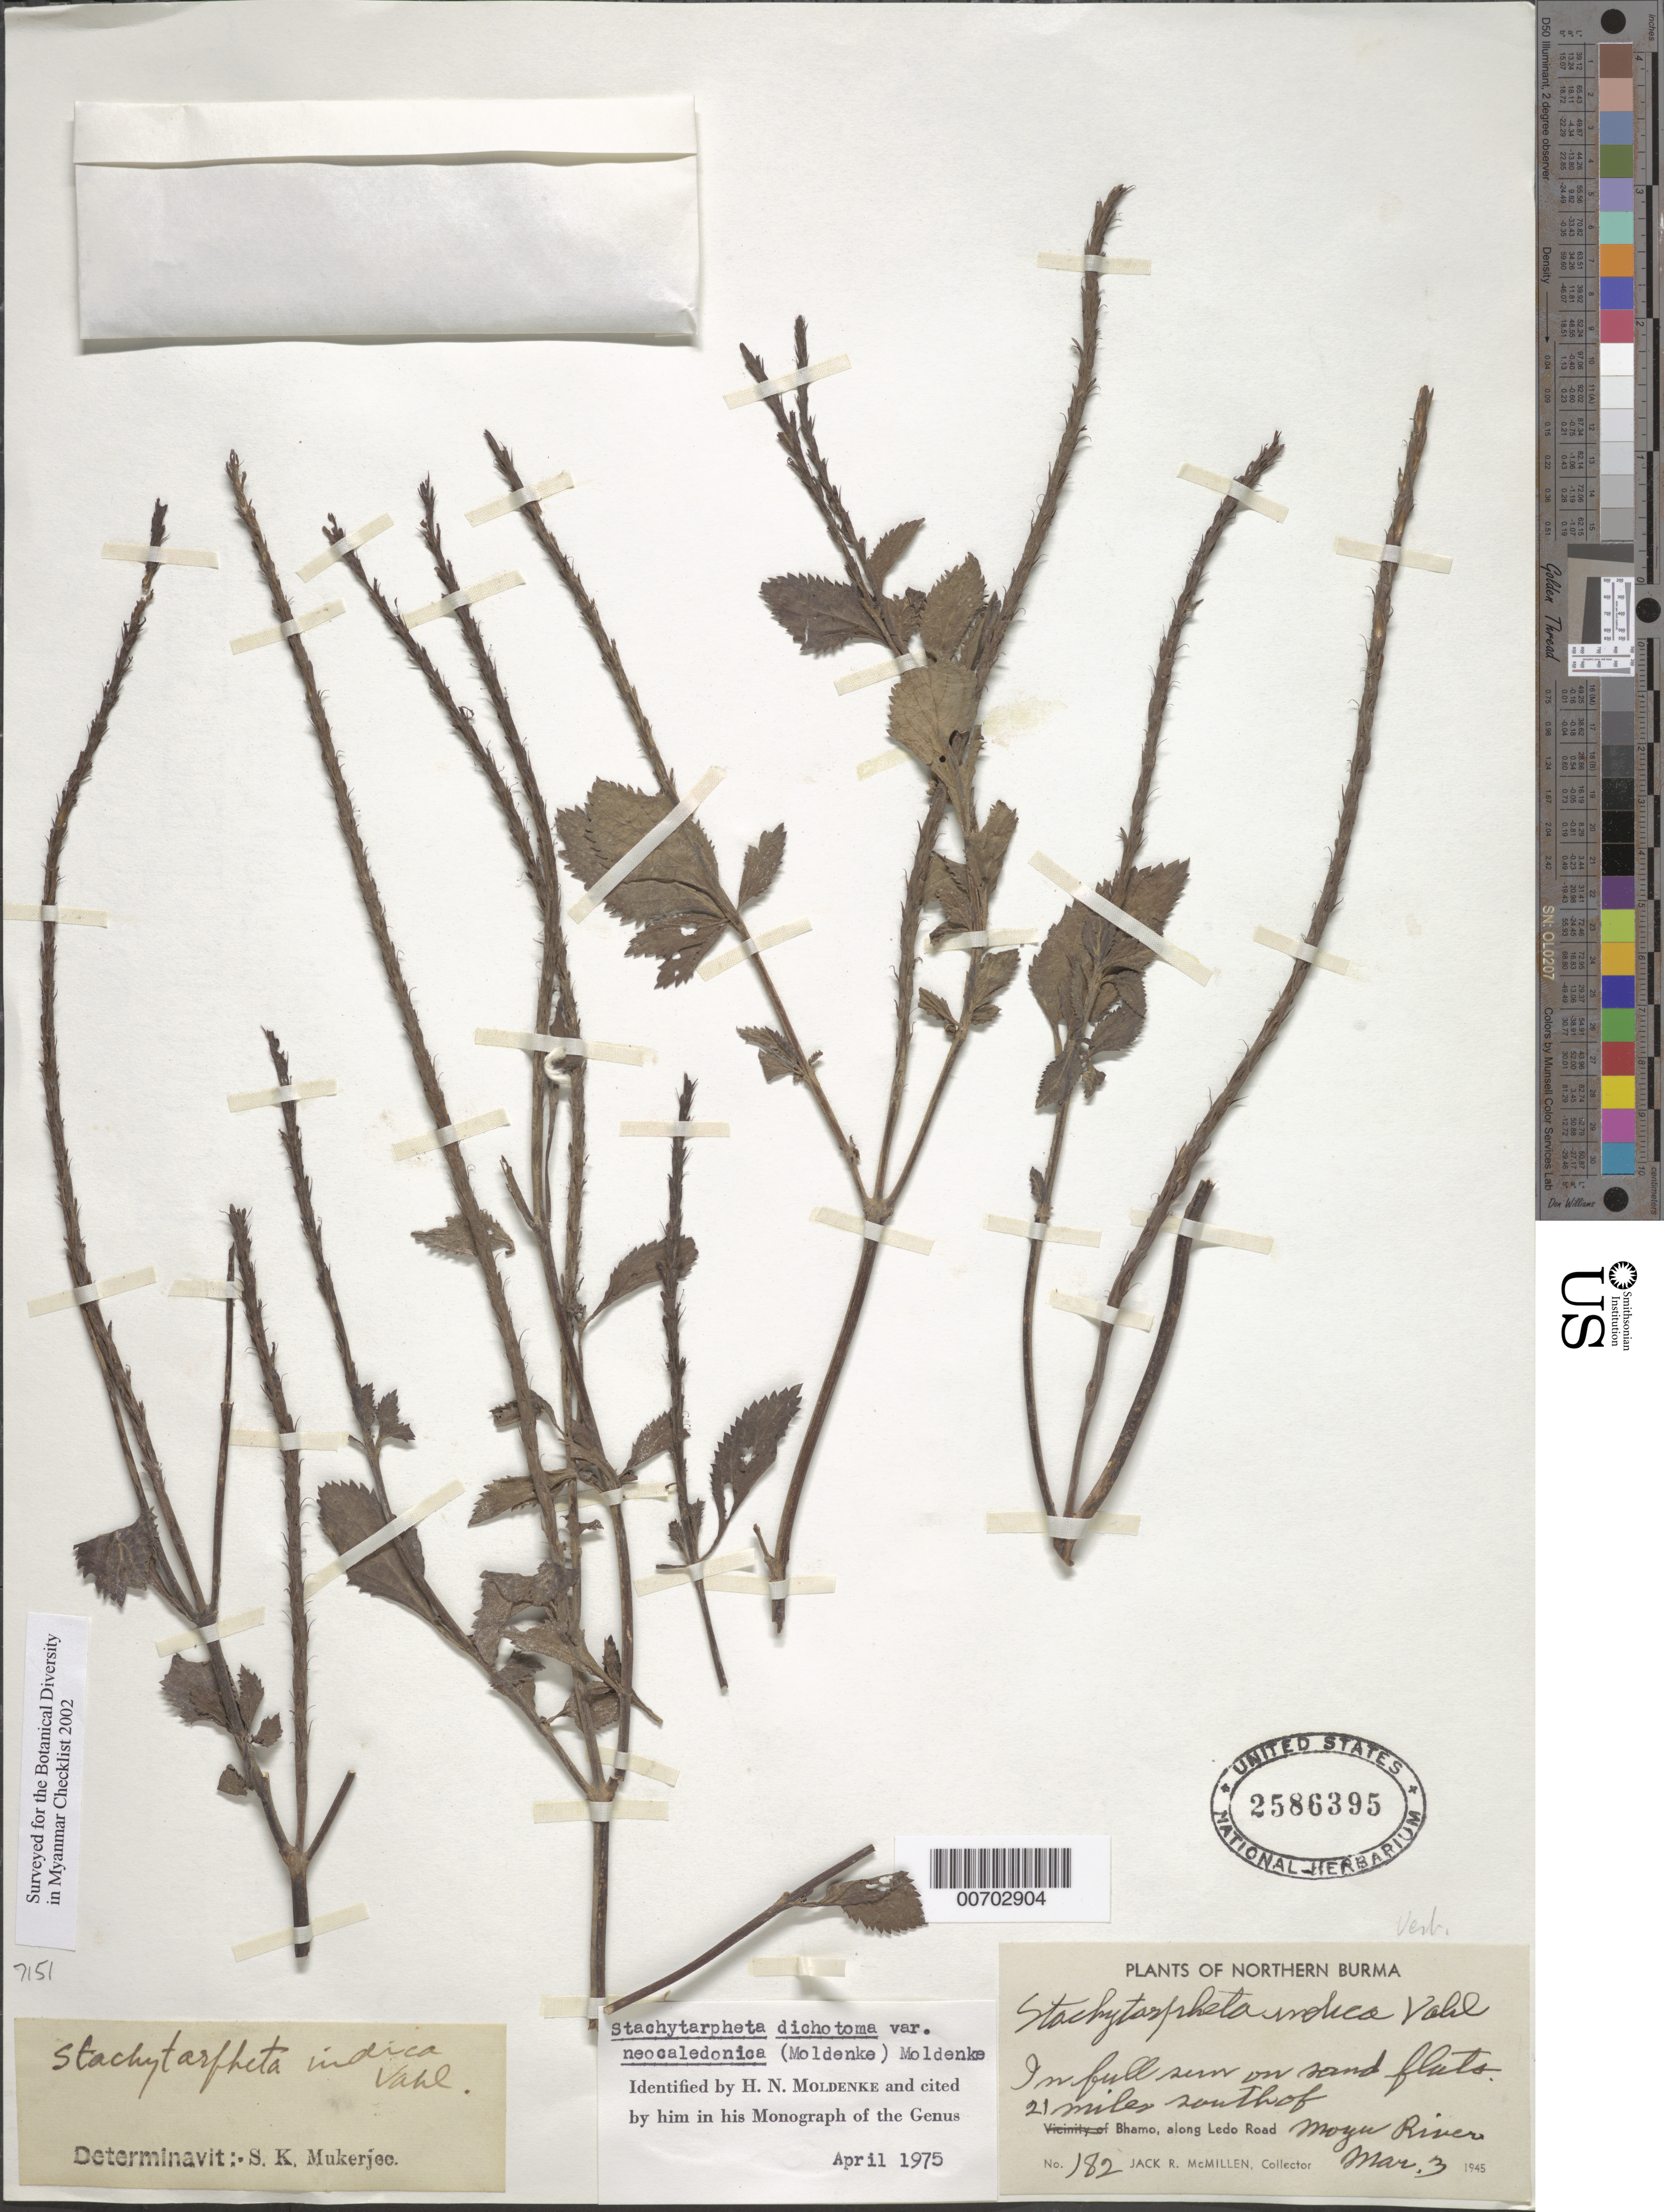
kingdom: Plantae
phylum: Tracheophyta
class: Magnoliopsida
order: Lamiales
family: Verbenaceae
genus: Stachytarpheta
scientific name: Stachytarpheta dichotoma var. neocaledonica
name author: Moldenke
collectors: J. McMillen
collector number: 182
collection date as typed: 03 Mar 1945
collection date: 1945-03-03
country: Myanmar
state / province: Kachin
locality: Bhamo, 21 mi. S, Ledo Road, Moyu R.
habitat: Full sun, sand flats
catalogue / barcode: US 2586395